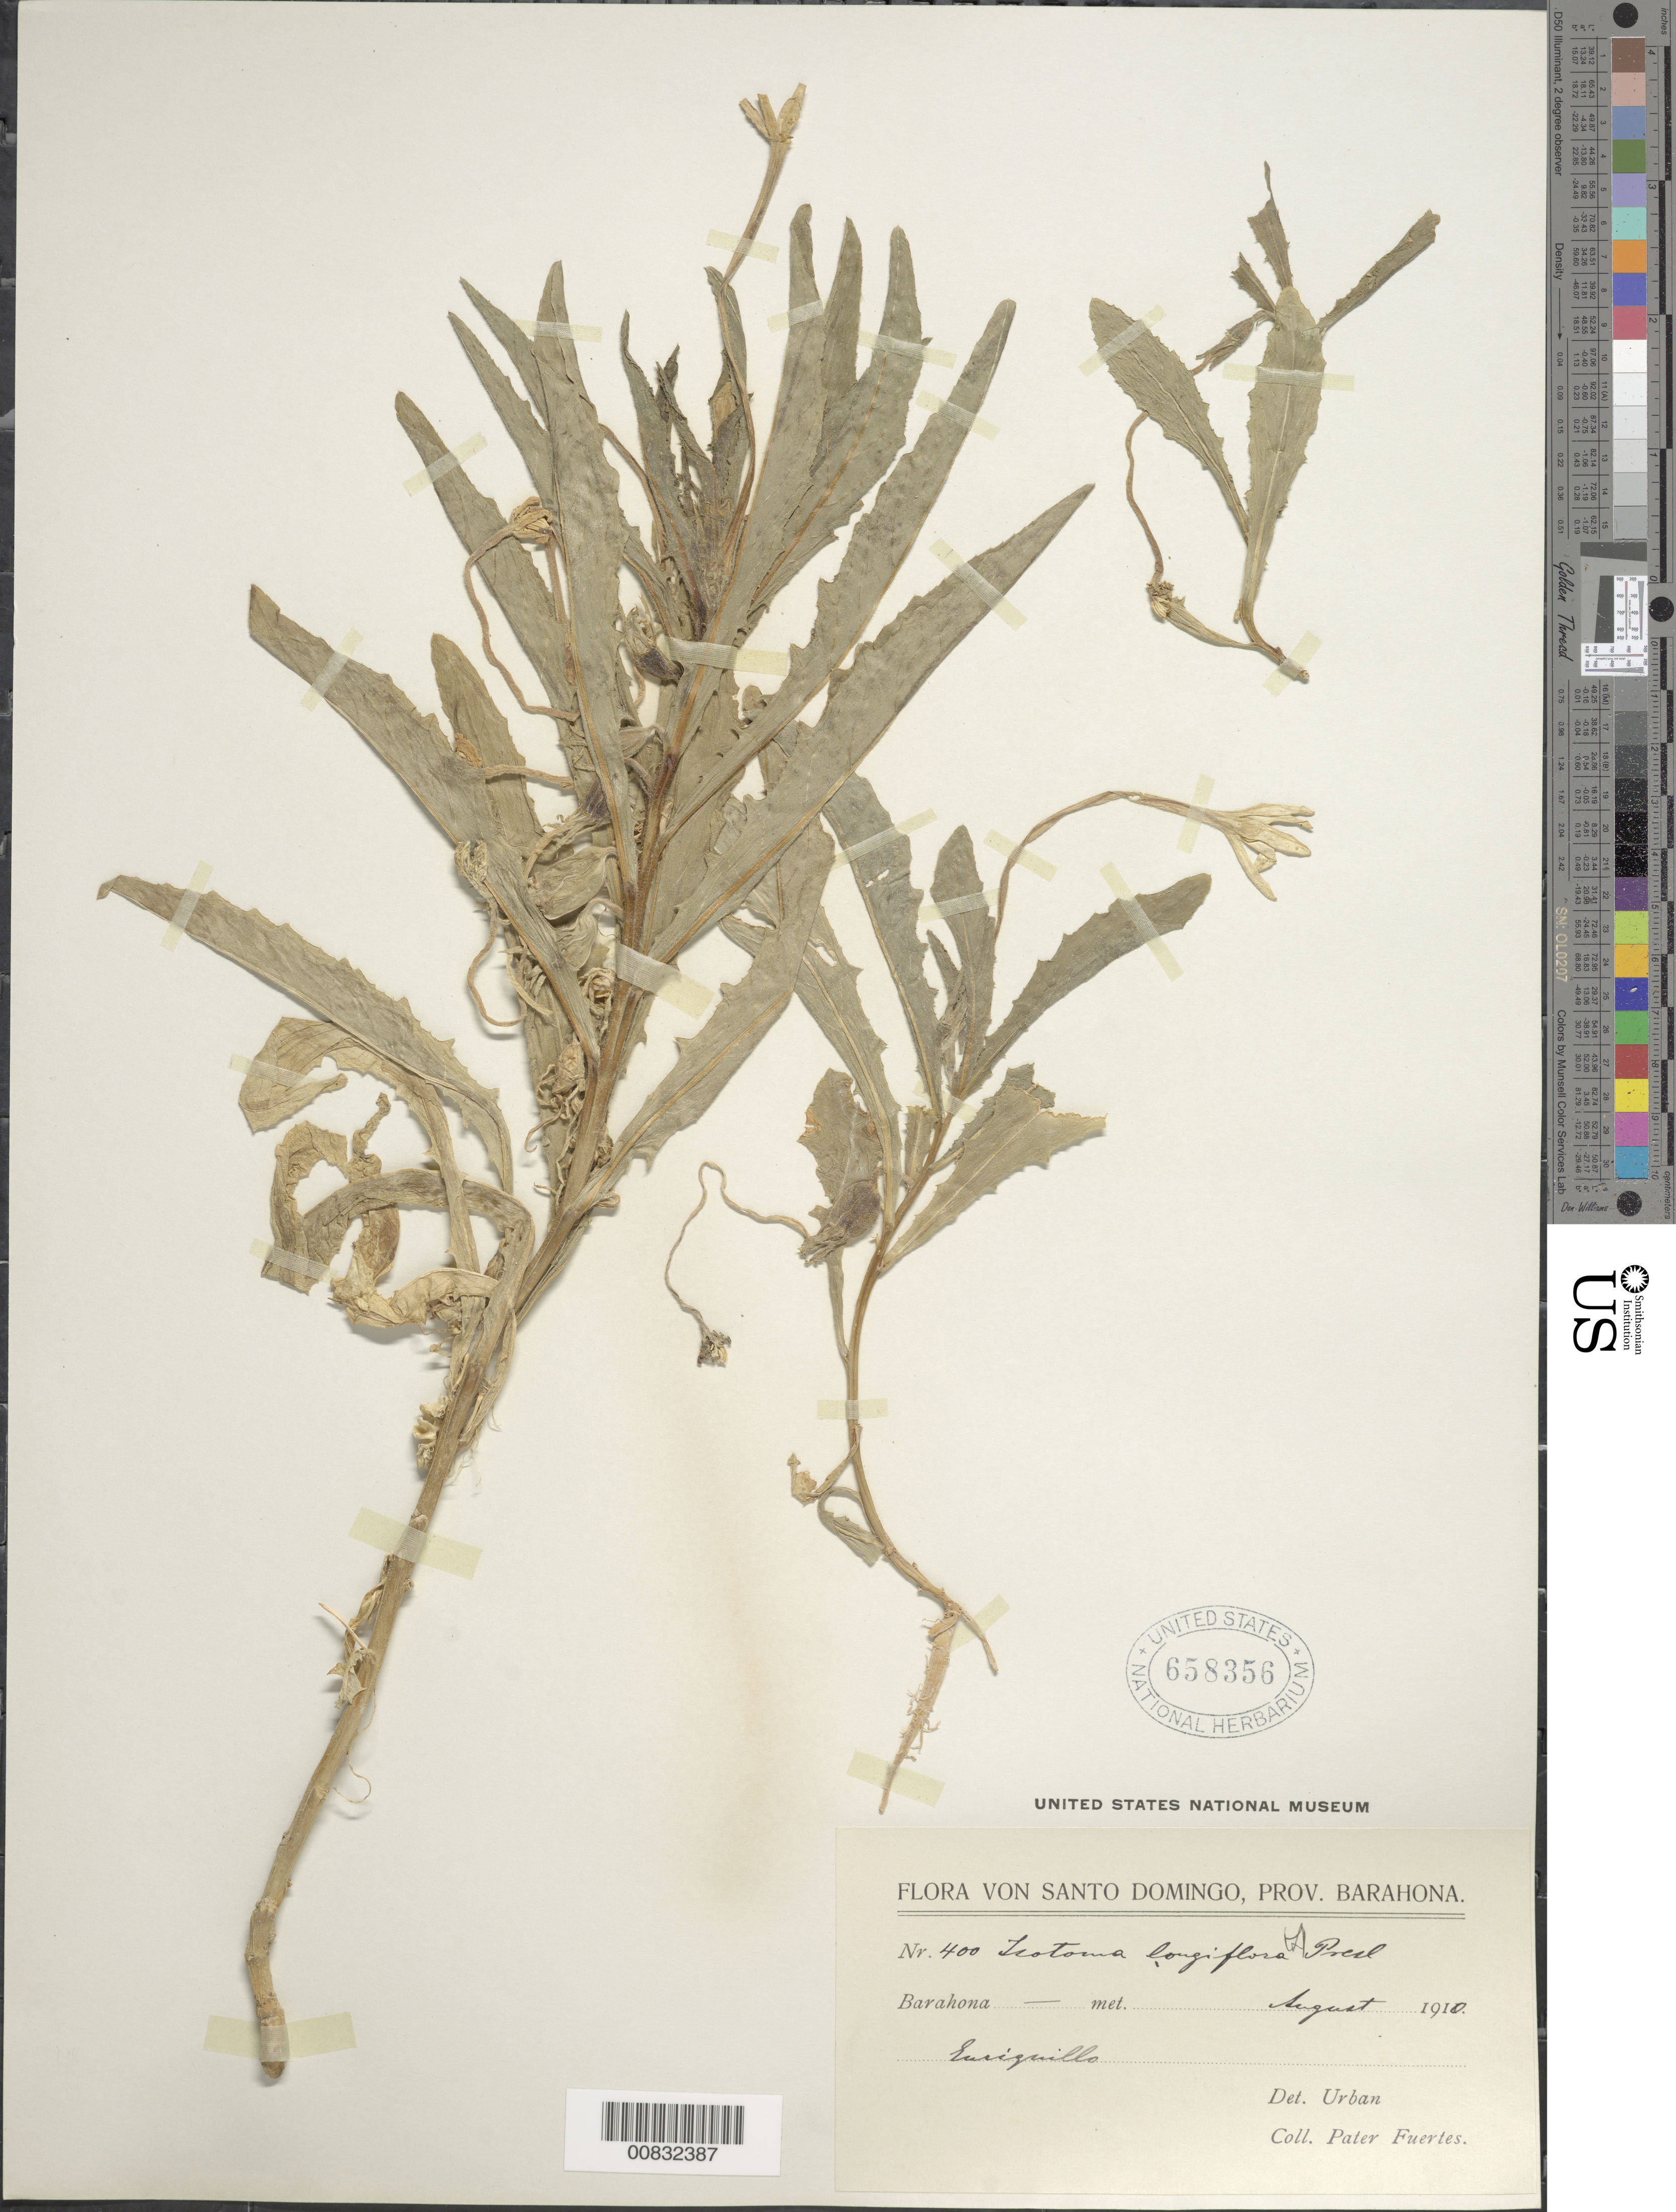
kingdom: Plantae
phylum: Tracheophyta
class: Magnoliopsida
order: Asterales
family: Campanulaceae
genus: Isotoma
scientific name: Isotoma longiflora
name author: (L.) C. Presl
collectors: M. D. Fuertes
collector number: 400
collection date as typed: Aug 1910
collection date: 1910-08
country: Dominican Republic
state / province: Barahona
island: Hispaniola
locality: "Suriguillo"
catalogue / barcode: US 658356